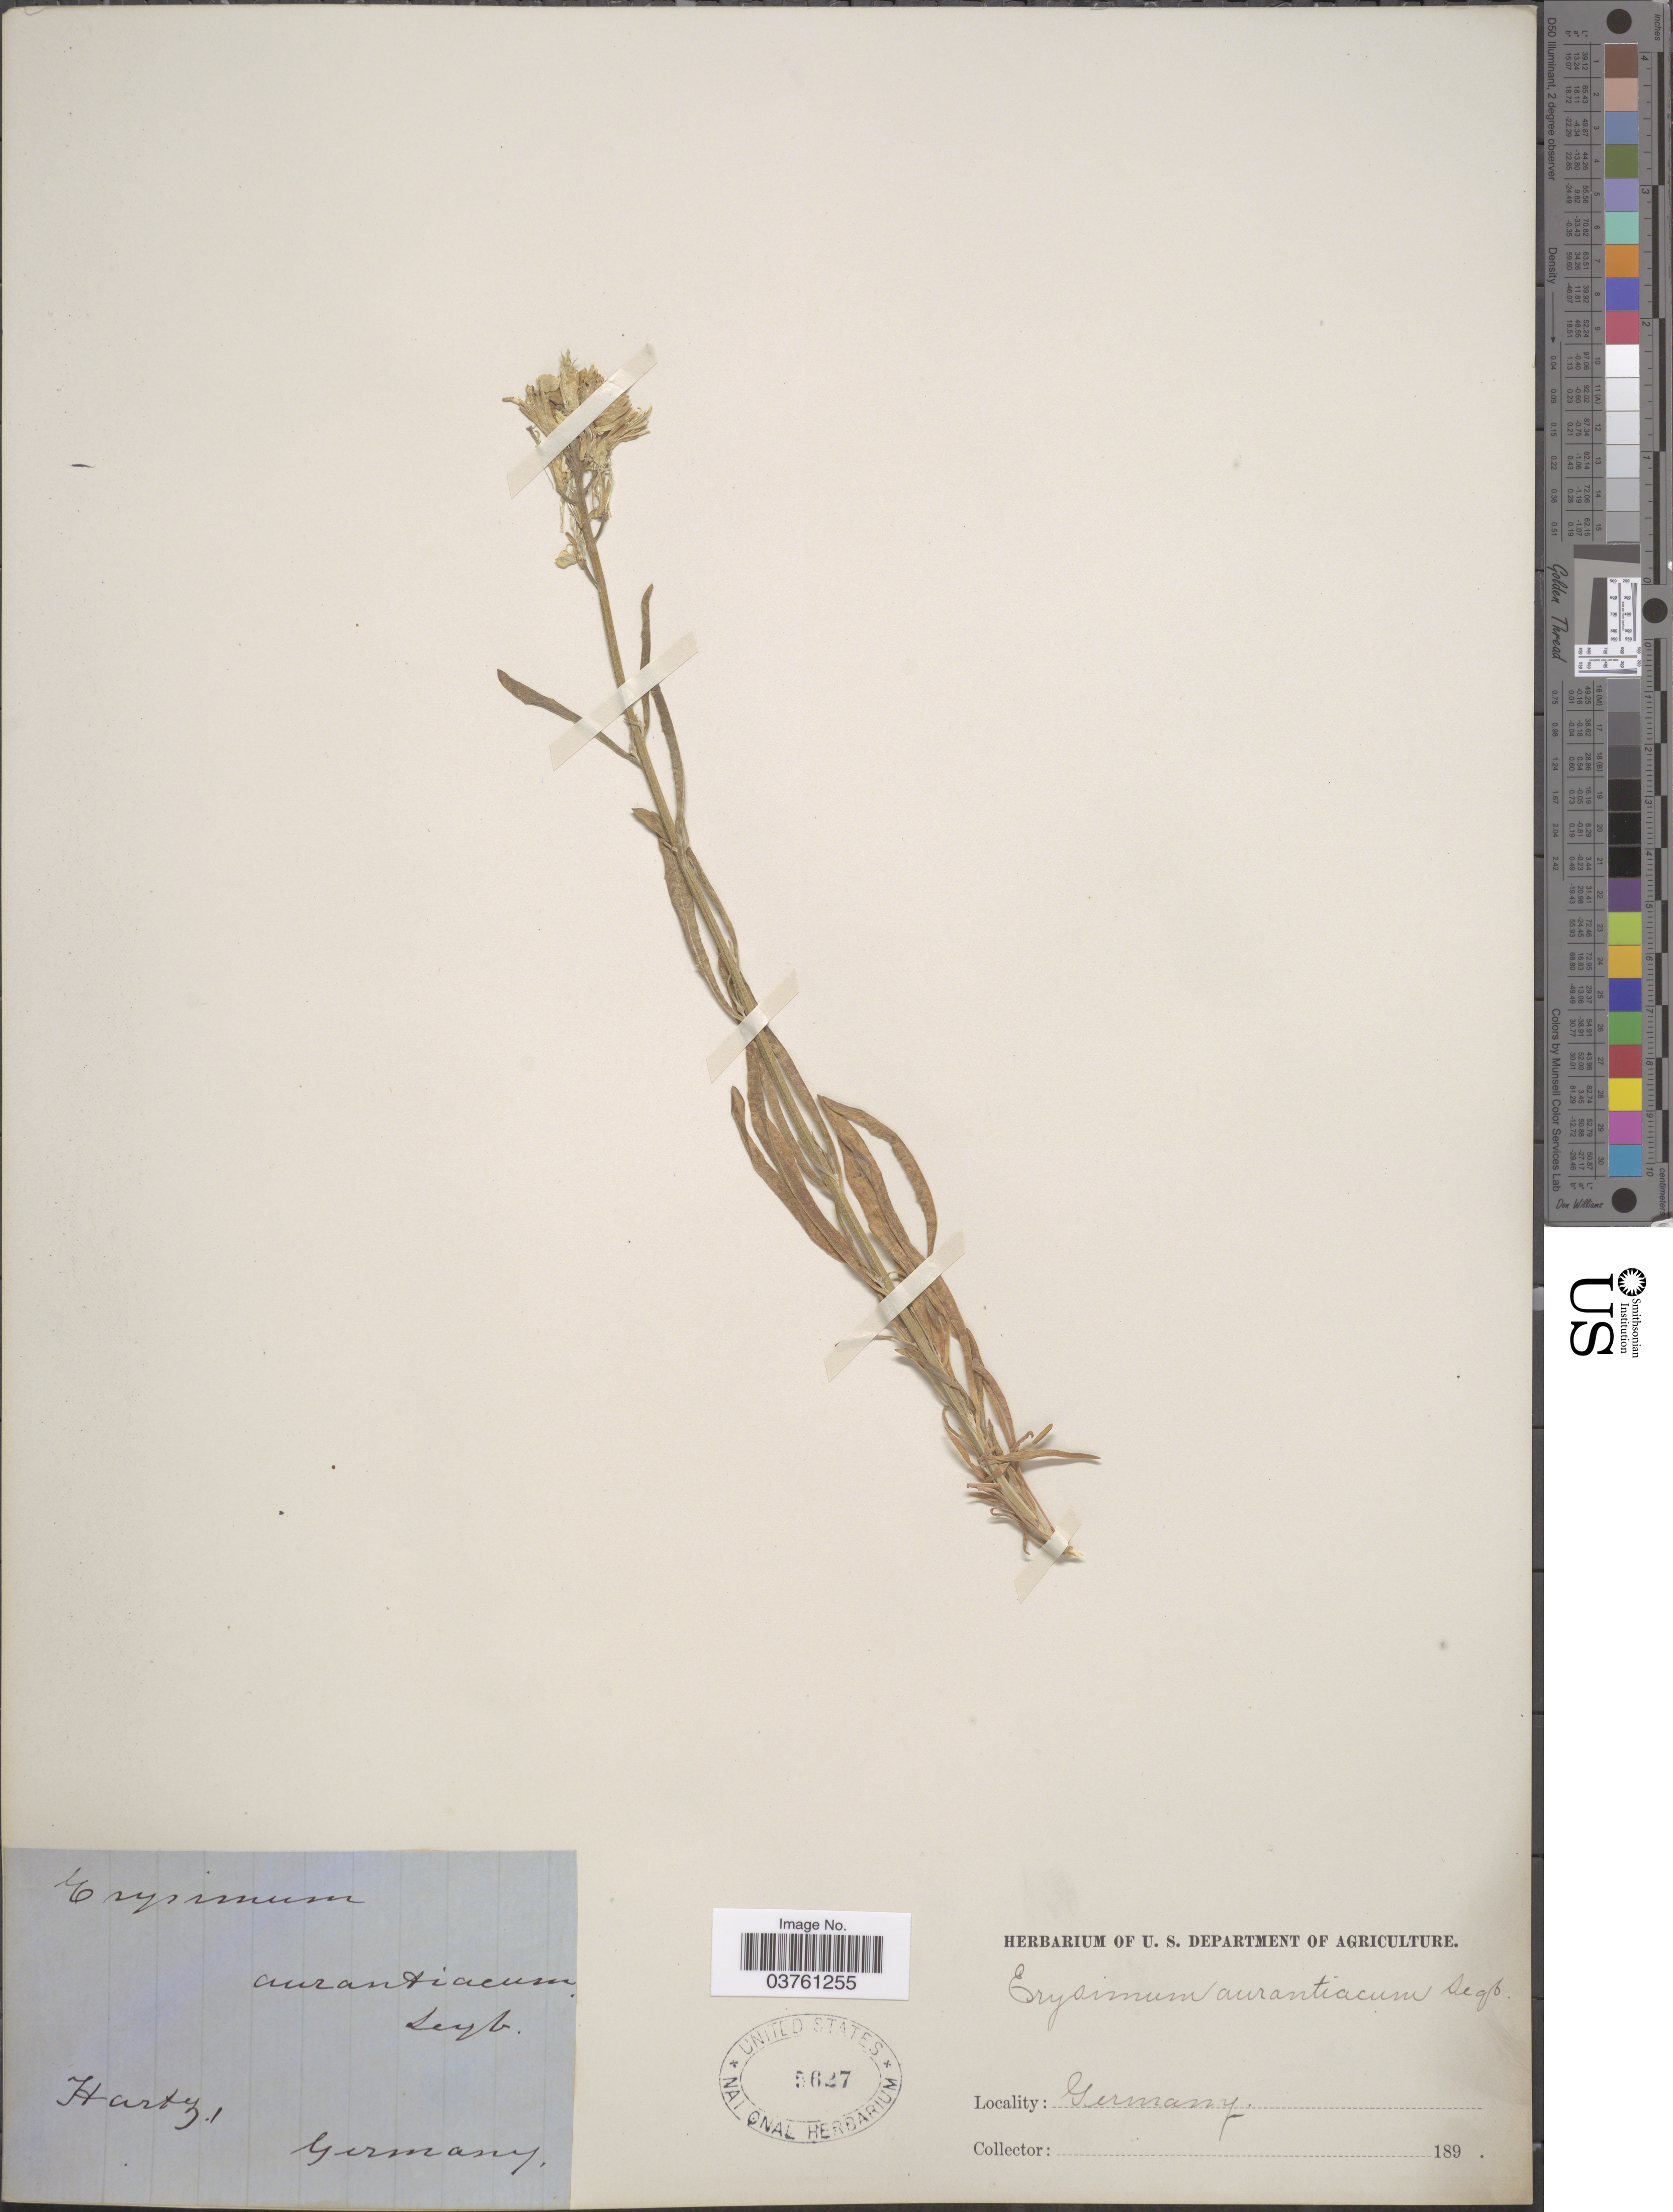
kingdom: Plantae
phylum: Tracheophyta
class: Magnoliopsida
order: Brassicales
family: Brassicaceae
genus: Erysimum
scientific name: Erysimum aurantiacum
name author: Maxim.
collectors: -. Hartz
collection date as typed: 189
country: Germany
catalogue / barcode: US 5627